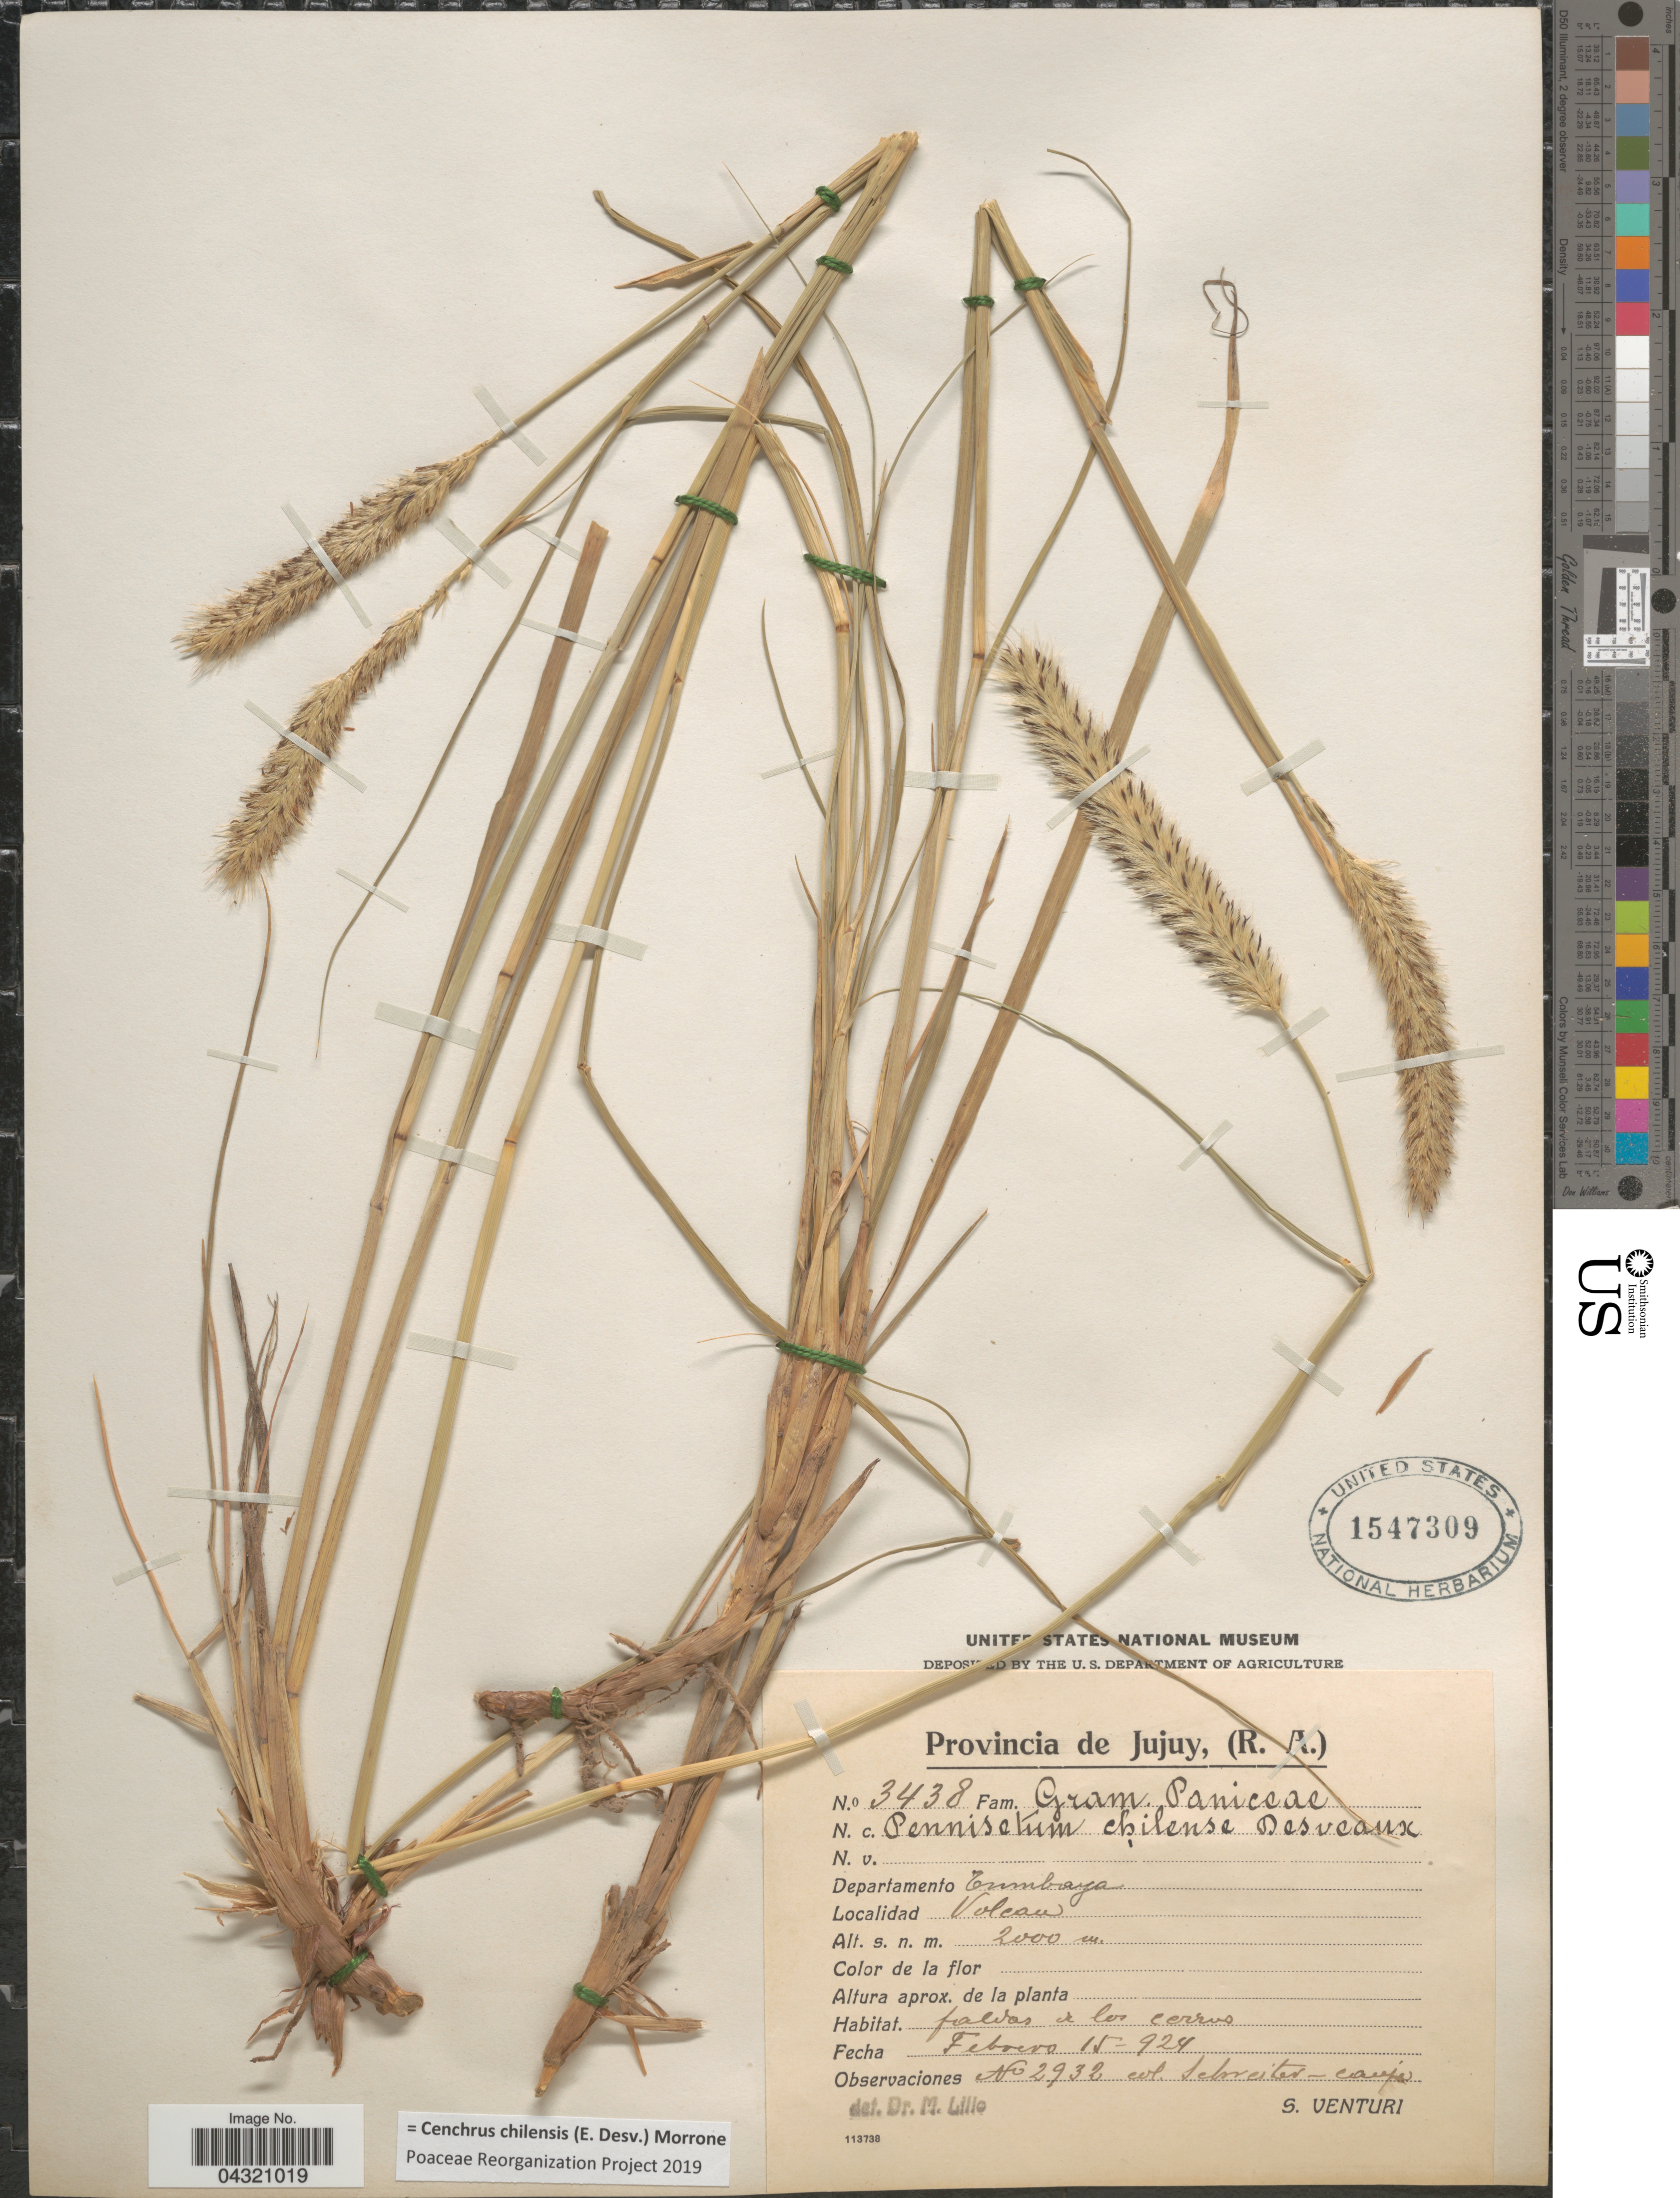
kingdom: Plantae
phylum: Tracheophyta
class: Liliopsida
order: Poales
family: Poaceae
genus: Cenchrus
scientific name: Cenchrus chilensis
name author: (É. Desv.) Morrone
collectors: S. Venturi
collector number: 3438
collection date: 1924-02-15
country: Argentina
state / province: Jujuy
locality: Departamento Tumbaya. Volcan.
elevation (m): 2000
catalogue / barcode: US 1547309